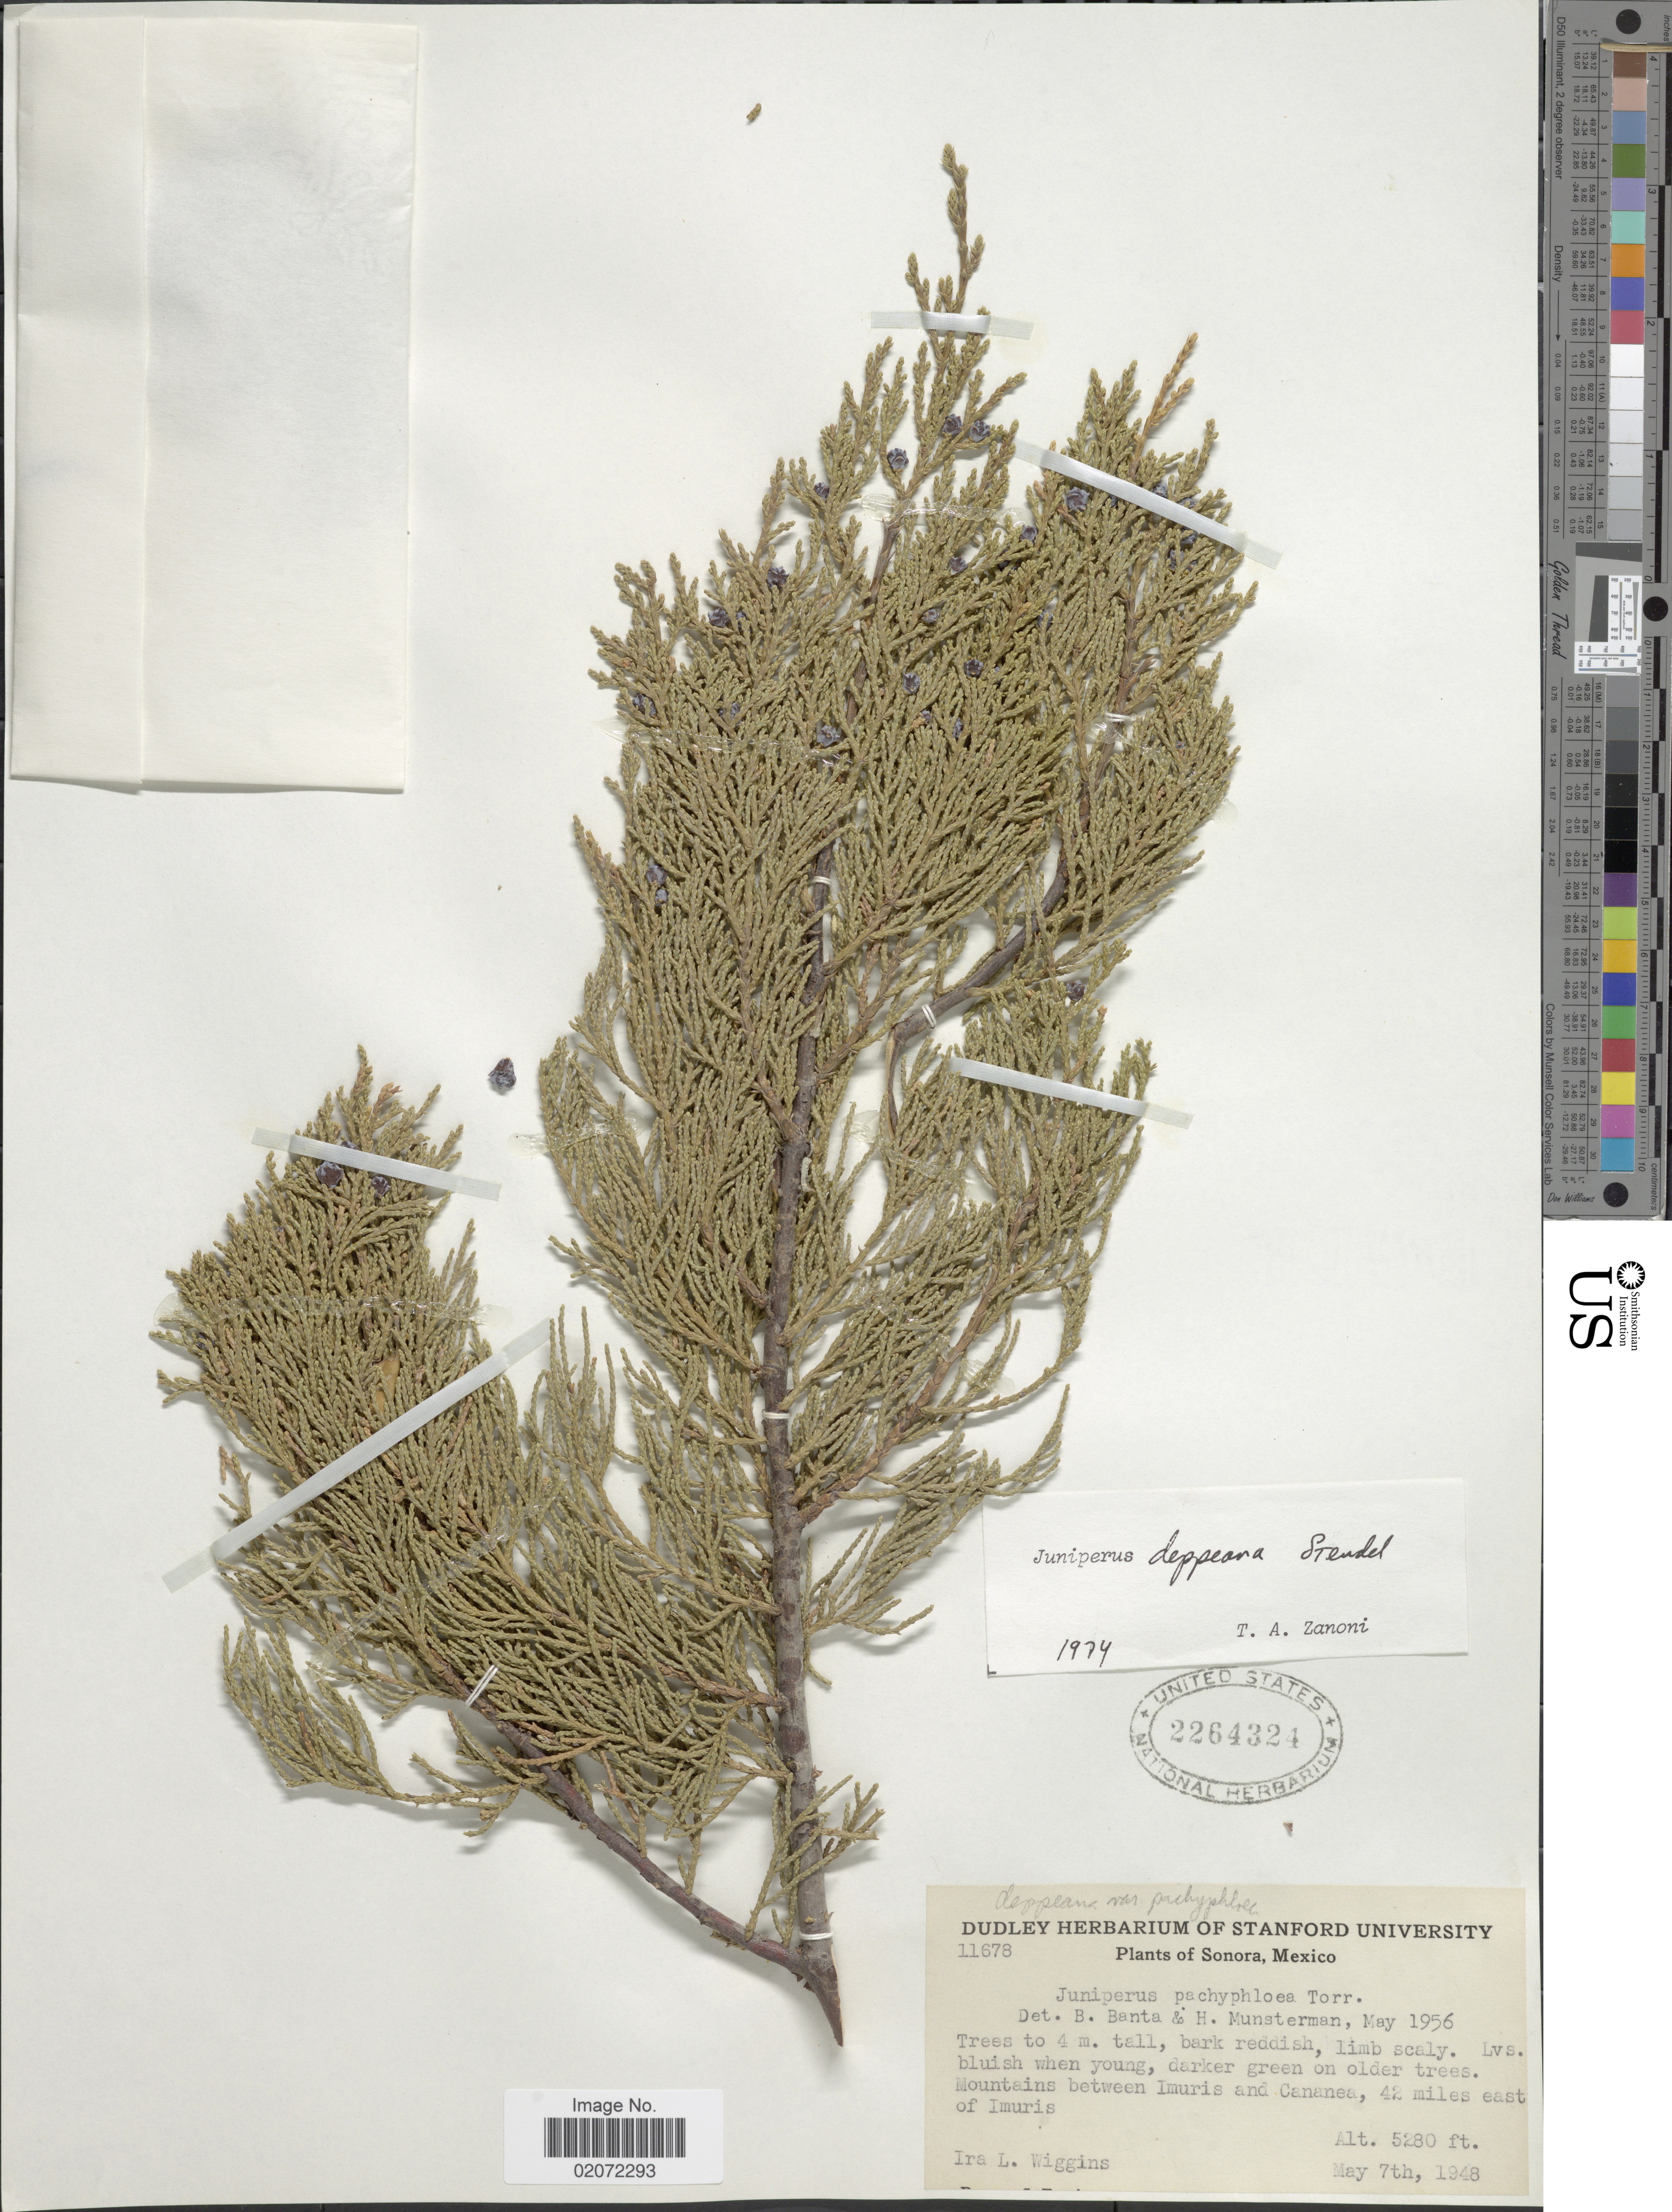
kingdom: Plantae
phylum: Tracheophyta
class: Pinopsida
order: Pinales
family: Cupressaceae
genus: Juniperus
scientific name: Juniperus deppeana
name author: Steud.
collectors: I. L. Wiggins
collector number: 11678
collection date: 1948-05-07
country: Mexico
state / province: Sonora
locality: Mountains between Imuris and Cananea, 42 miles east of Imuris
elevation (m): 1609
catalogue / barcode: US 2264324